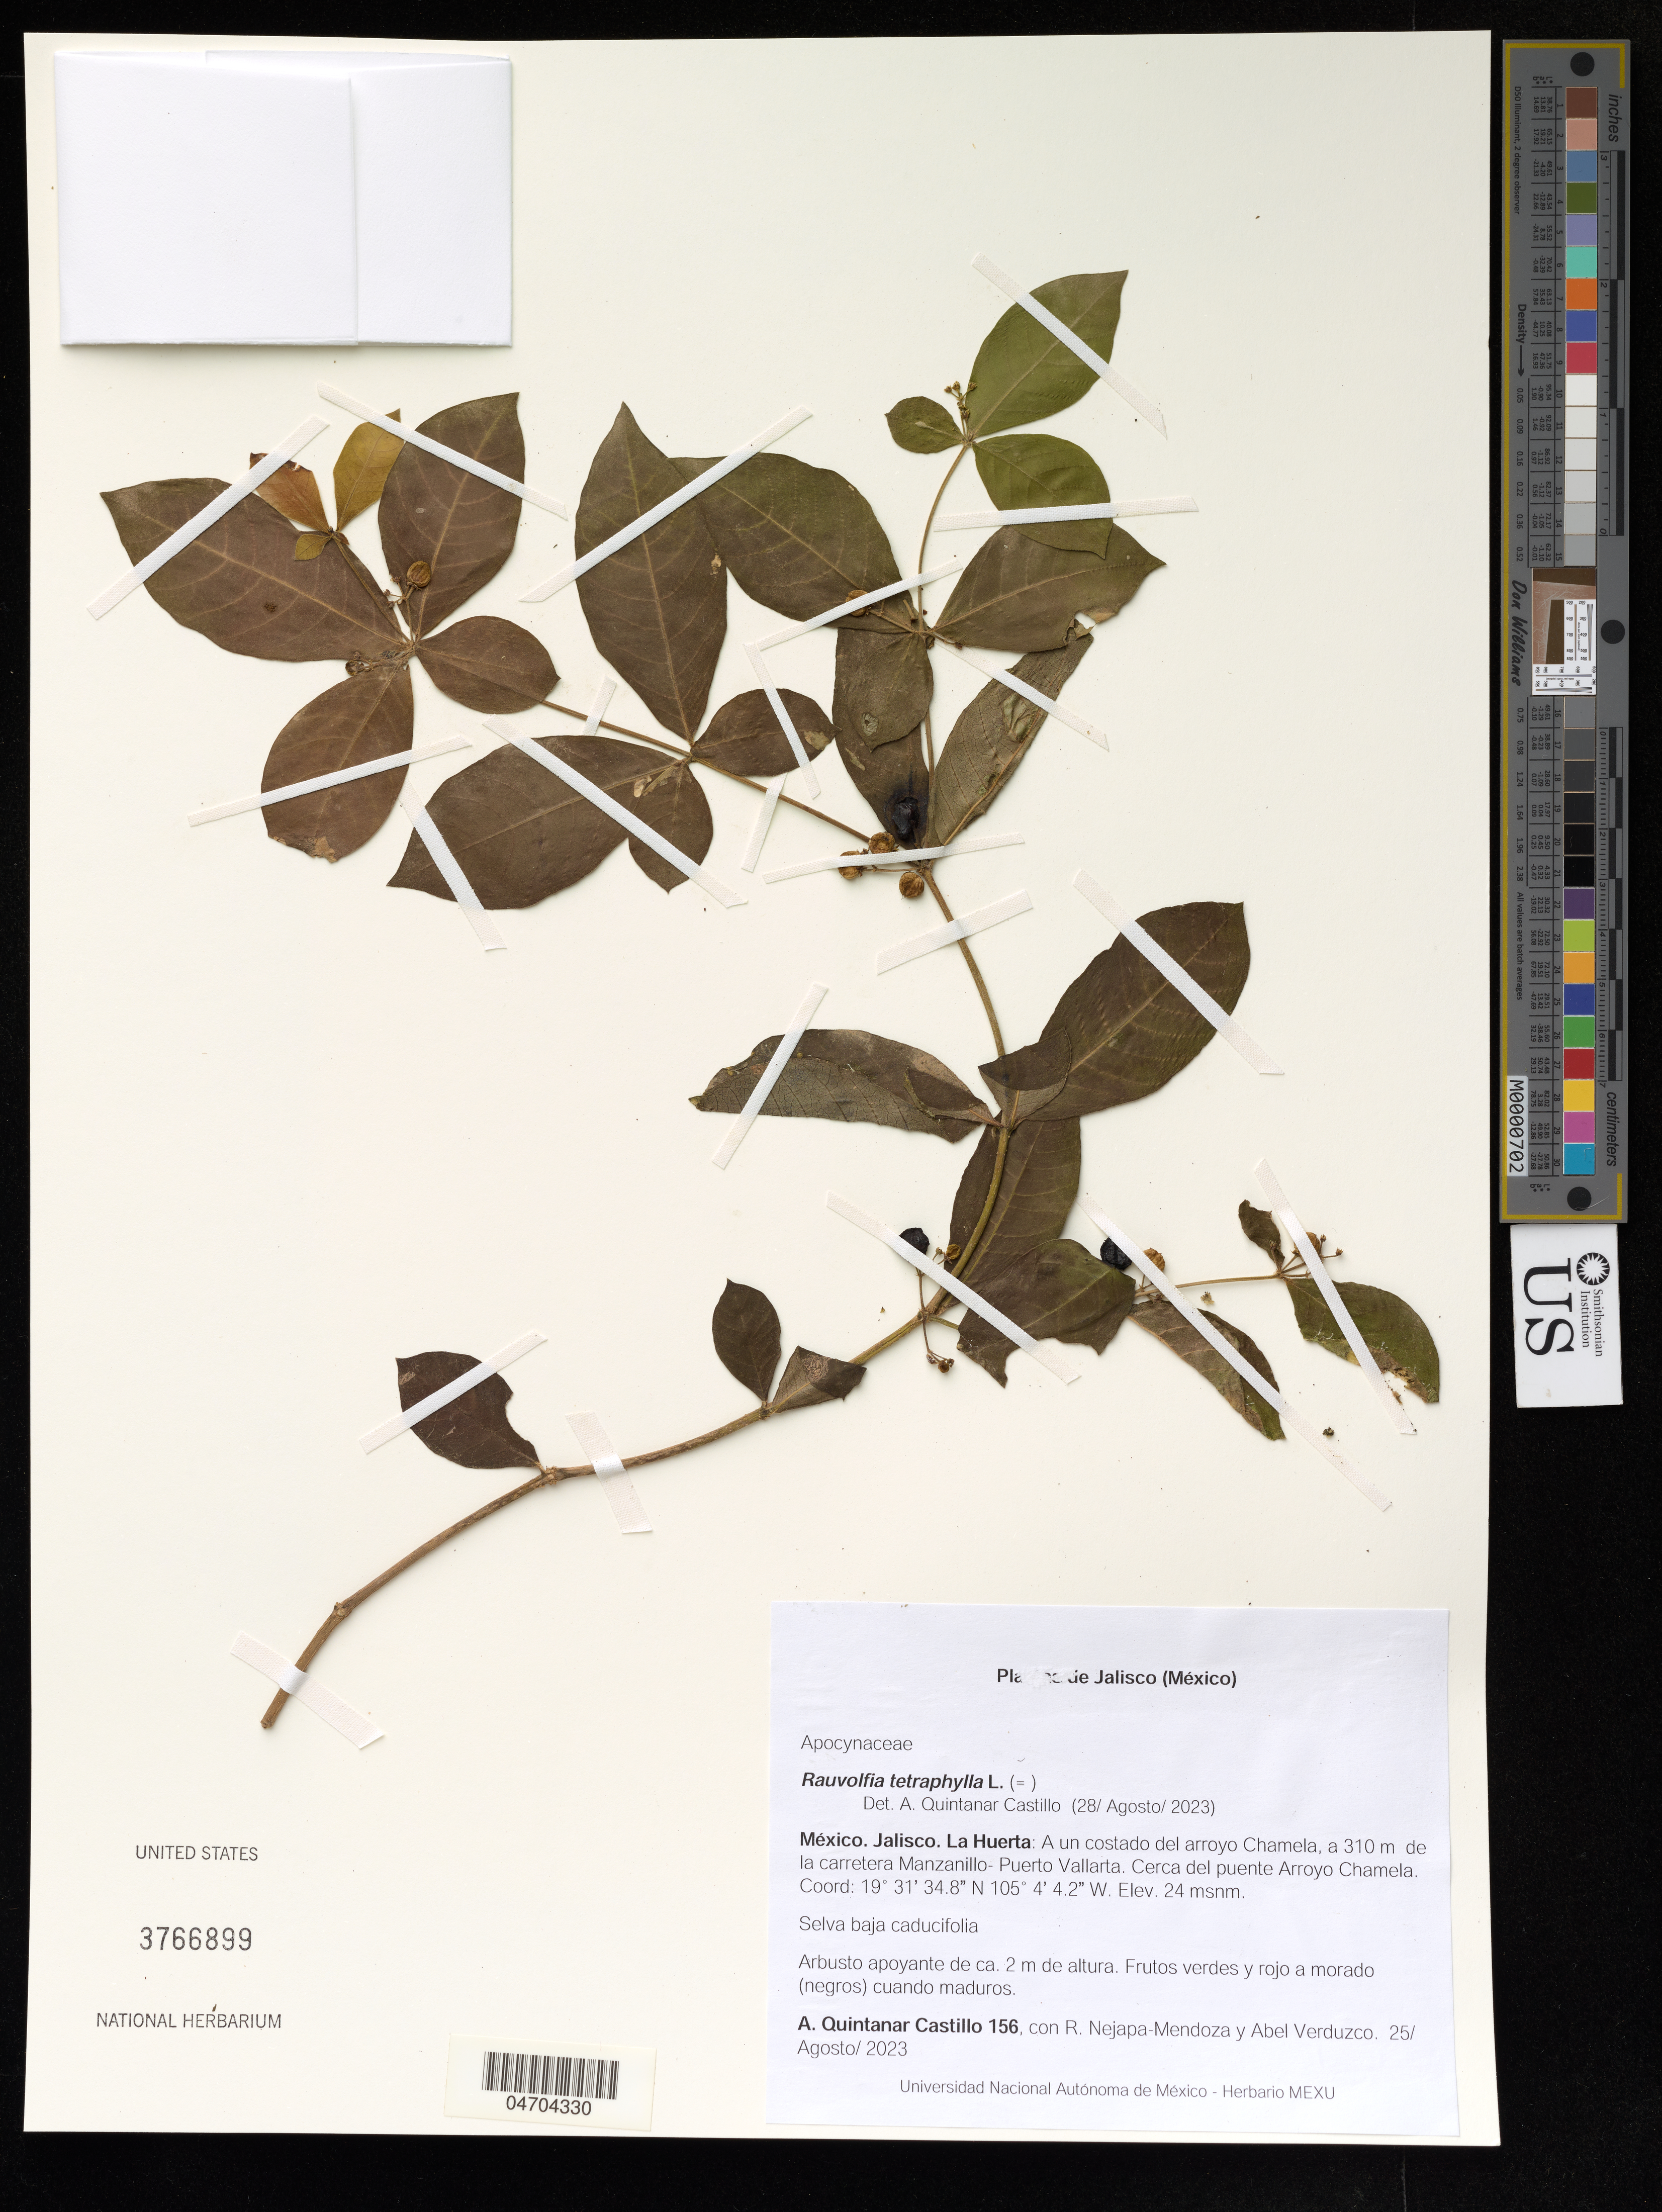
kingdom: Plantae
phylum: Tracheophyta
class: Magnoliopsida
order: Gentianales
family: Apocynaceae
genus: Rauvolfia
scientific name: Rauvolfia tetraphylla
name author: L.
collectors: A. Castillo, R. Nejapa-Mendoza & A. Verduzco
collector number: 156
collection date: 2023-08-25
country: Mexico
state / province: Jalisco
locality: La Huerta: A un costado del arroyo Chamela, a 310 m de la carretera Manzanillo- Puerto Vallarta. Cerca del puente Arroyo Chamela.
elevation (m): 24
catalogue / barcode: US 3766899